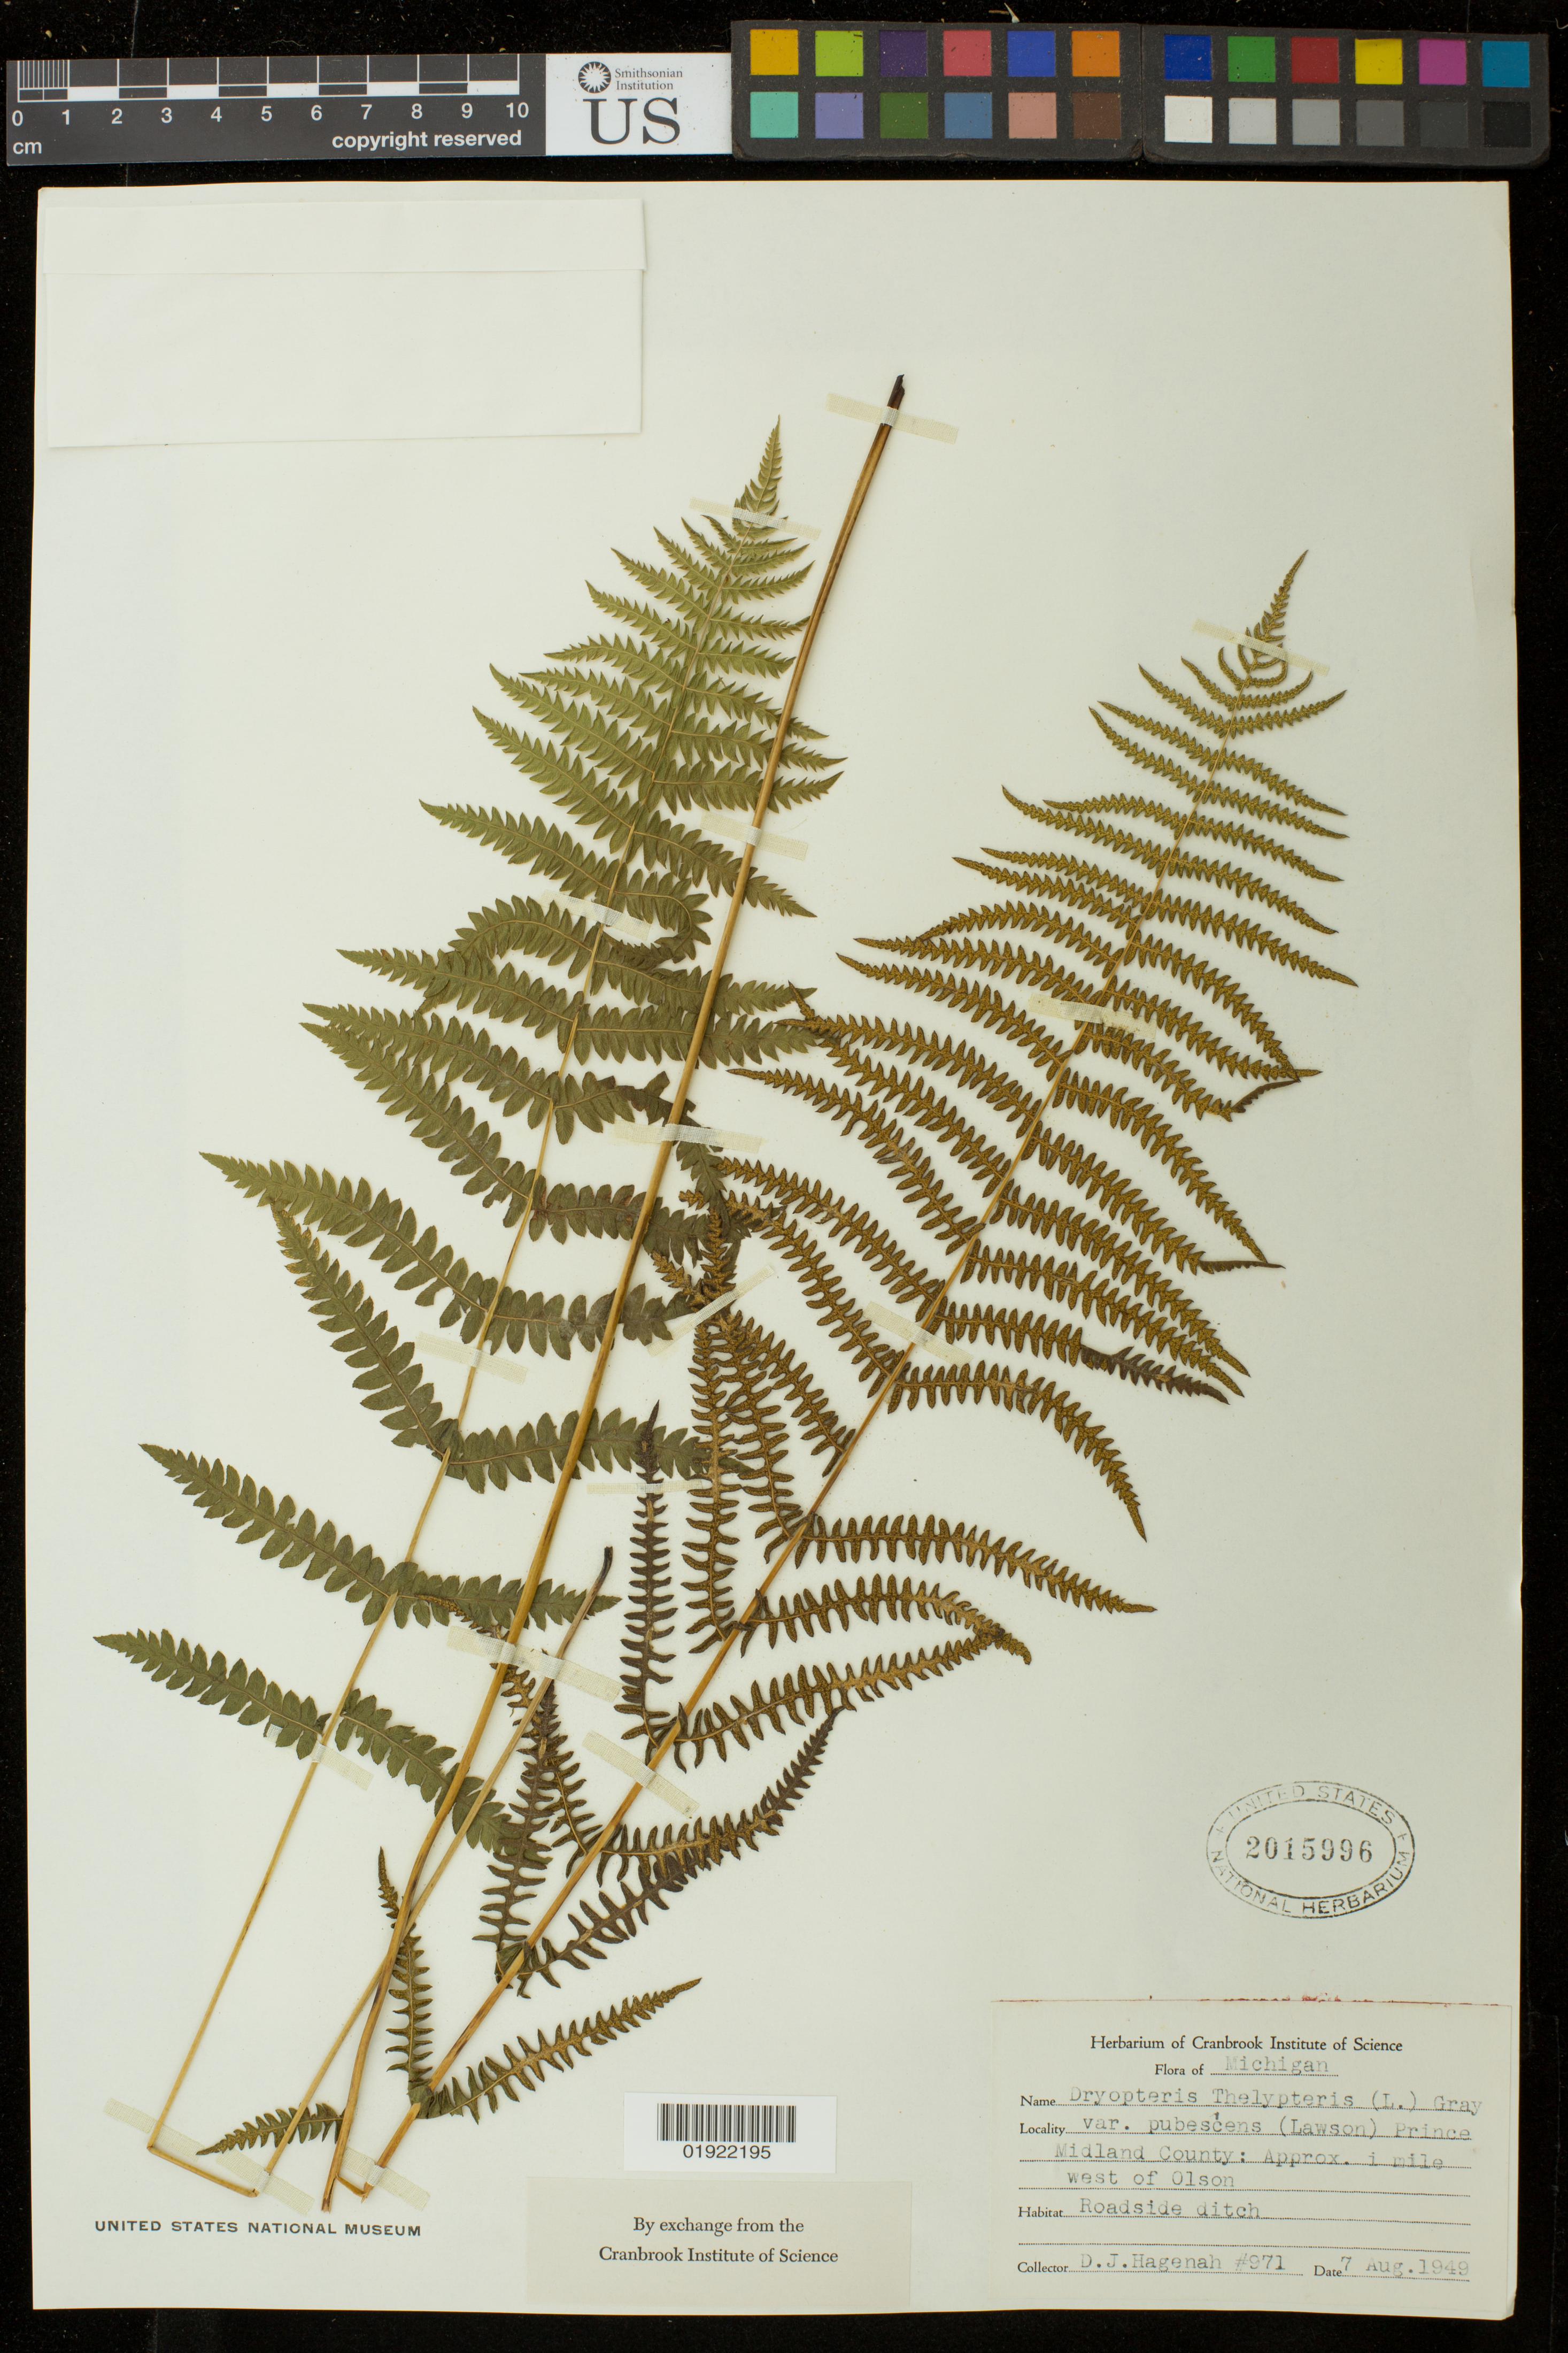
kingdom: Plantae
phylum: Tracheophyta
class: Polypodiopsida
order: Polypodiales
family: Thelypteridaceae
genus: Thelypteris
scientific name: Thelypteris palustris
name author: (Salisb.) Schott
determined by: Schott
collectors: D. Hagenah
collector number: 971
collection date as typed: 7 Aug 1949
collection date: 1949-08-07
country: United States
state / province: Michigan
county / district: Midland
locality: Approx. 1 mile west of Olson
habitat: roadside ditch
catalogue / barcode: US 2015996